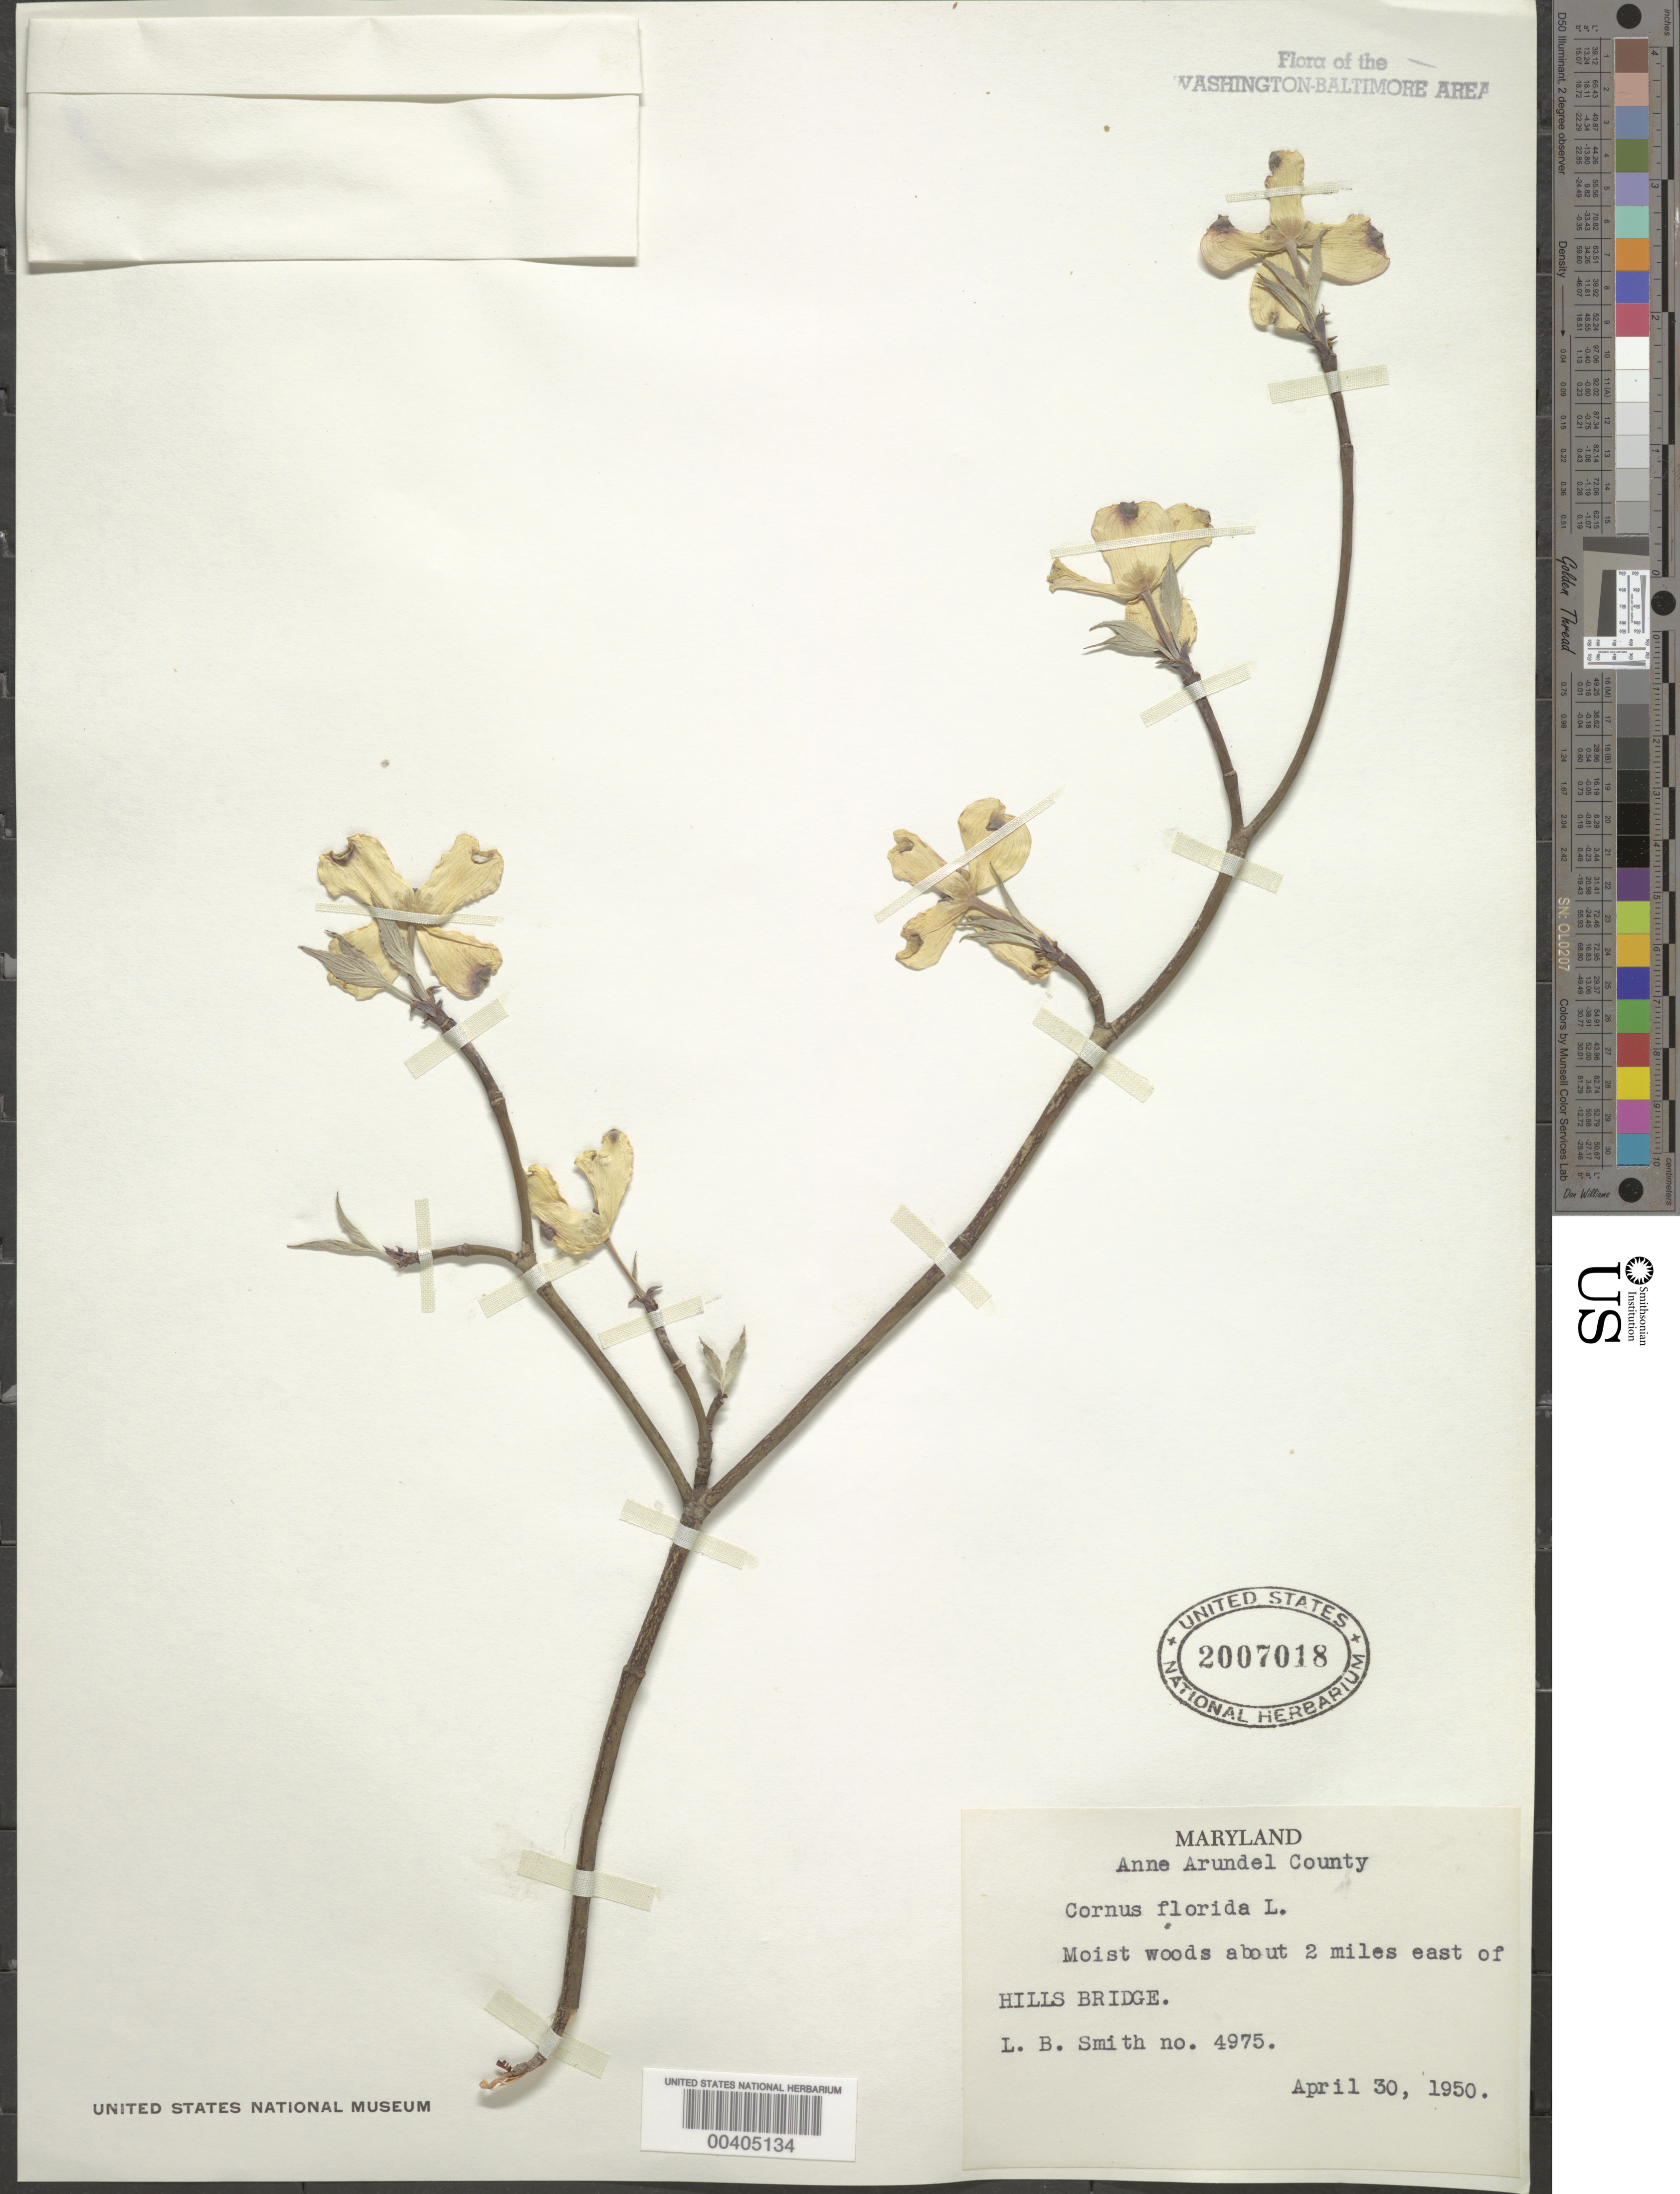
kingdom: Plantae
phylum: Tracheophyta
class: Magnoliopsida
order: Cornales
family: Cornaceae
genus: Cornus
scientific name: Cornus florida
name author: L.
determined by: Leonard, Emery C., (US)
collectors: L. Smith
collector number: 4975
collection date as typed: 30 Apr 1950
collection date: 1950-04-30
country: United States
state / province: Maryland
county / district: Anne Arundel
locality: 2 mi. E of Hills Bridge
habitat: Moist woods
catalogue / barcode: US 2007018